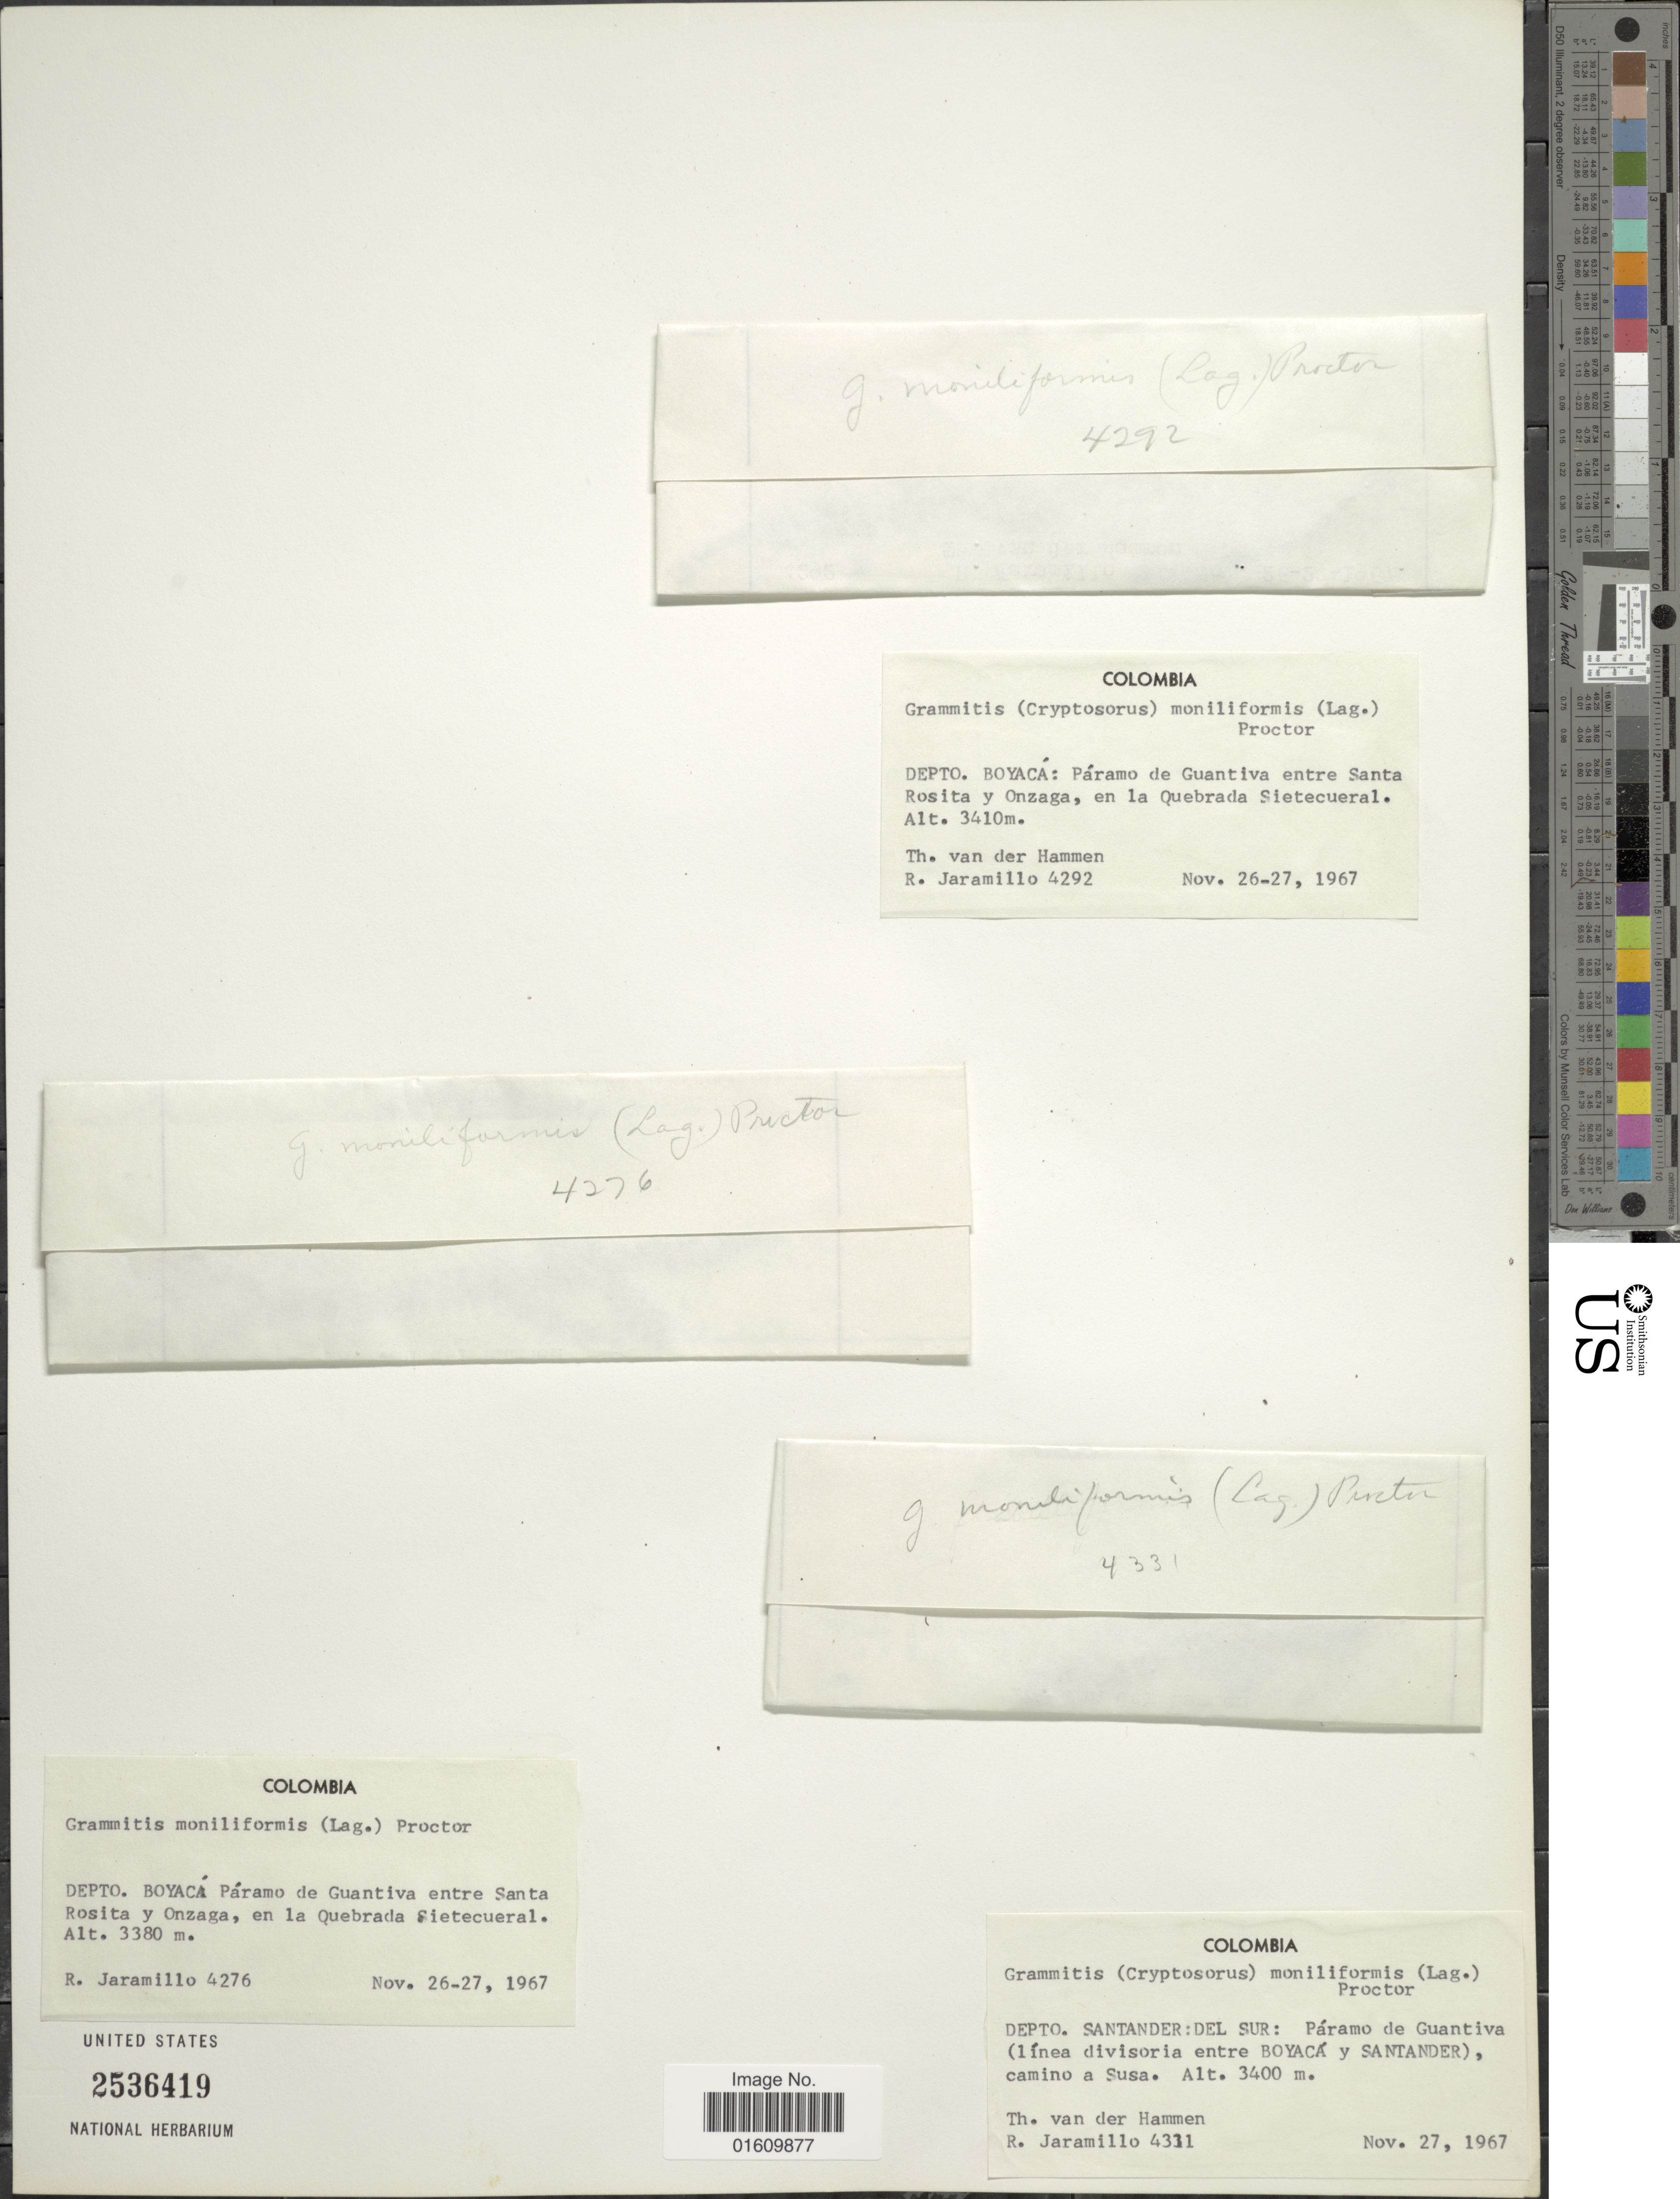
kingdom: Plantae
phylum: Tracheophyta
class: Polypodiopsida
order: Polypodiales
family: Polypodiaceae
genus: Melpomene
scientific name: Melpomene moniliformis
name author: (Lag. ex Sw.) A.R. Sm. & R.C. Moran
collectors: R. Jaramillo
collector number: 4276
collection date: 1967-11-26/1967-11-27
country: Colombia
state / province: Boyacá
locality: Depto, Boyaca, Paramo de Guantiva entre Santa Rosita y Onzaga, en la Quebrada Sietecueral.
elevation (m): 3380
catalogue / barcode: US 2536419